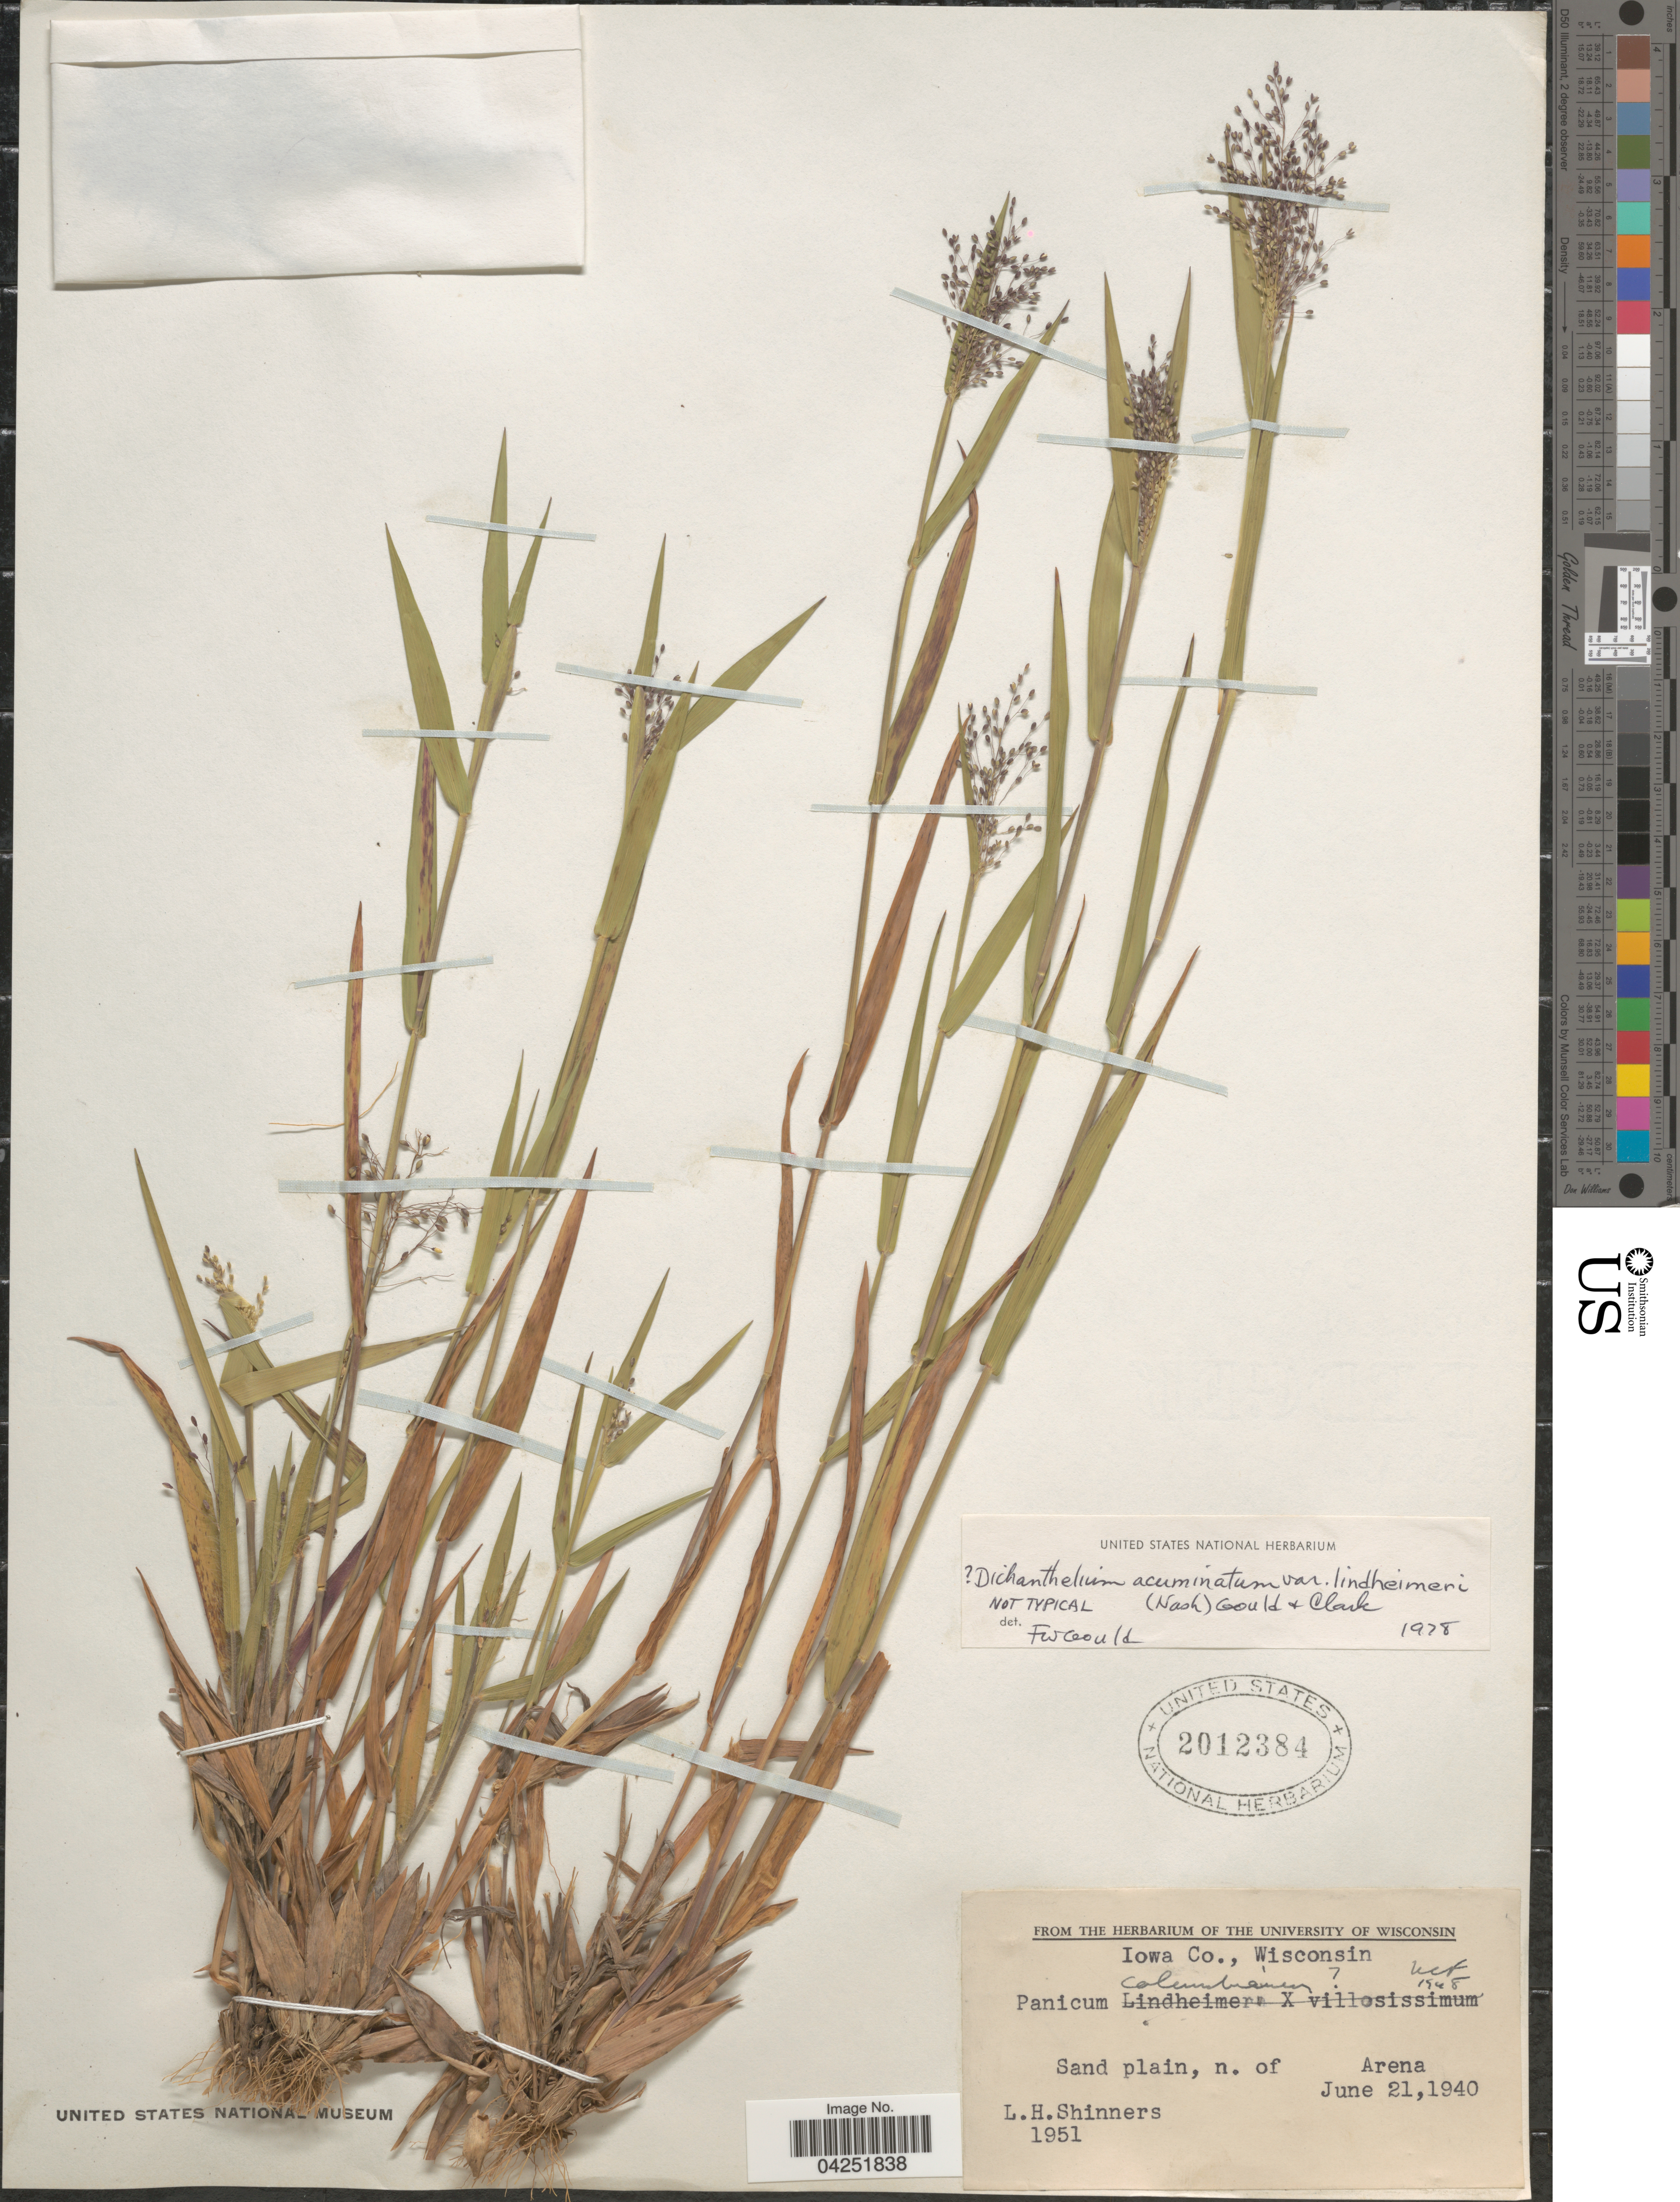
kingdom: Plantae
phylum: Tracheophyta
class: Liliopsida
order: Poales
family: Poaceae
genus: Dichanthelium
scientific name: Dichanthelium acuminatum var. lindheimeri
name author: (Nash) Gould & C.A. Clark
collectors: L. H. Shinners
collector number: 1951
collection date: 1940-06-21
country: United States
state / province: Wisconsin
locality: Iowa Co. Sand plain, n. of Arena.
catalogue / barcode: US 2012384